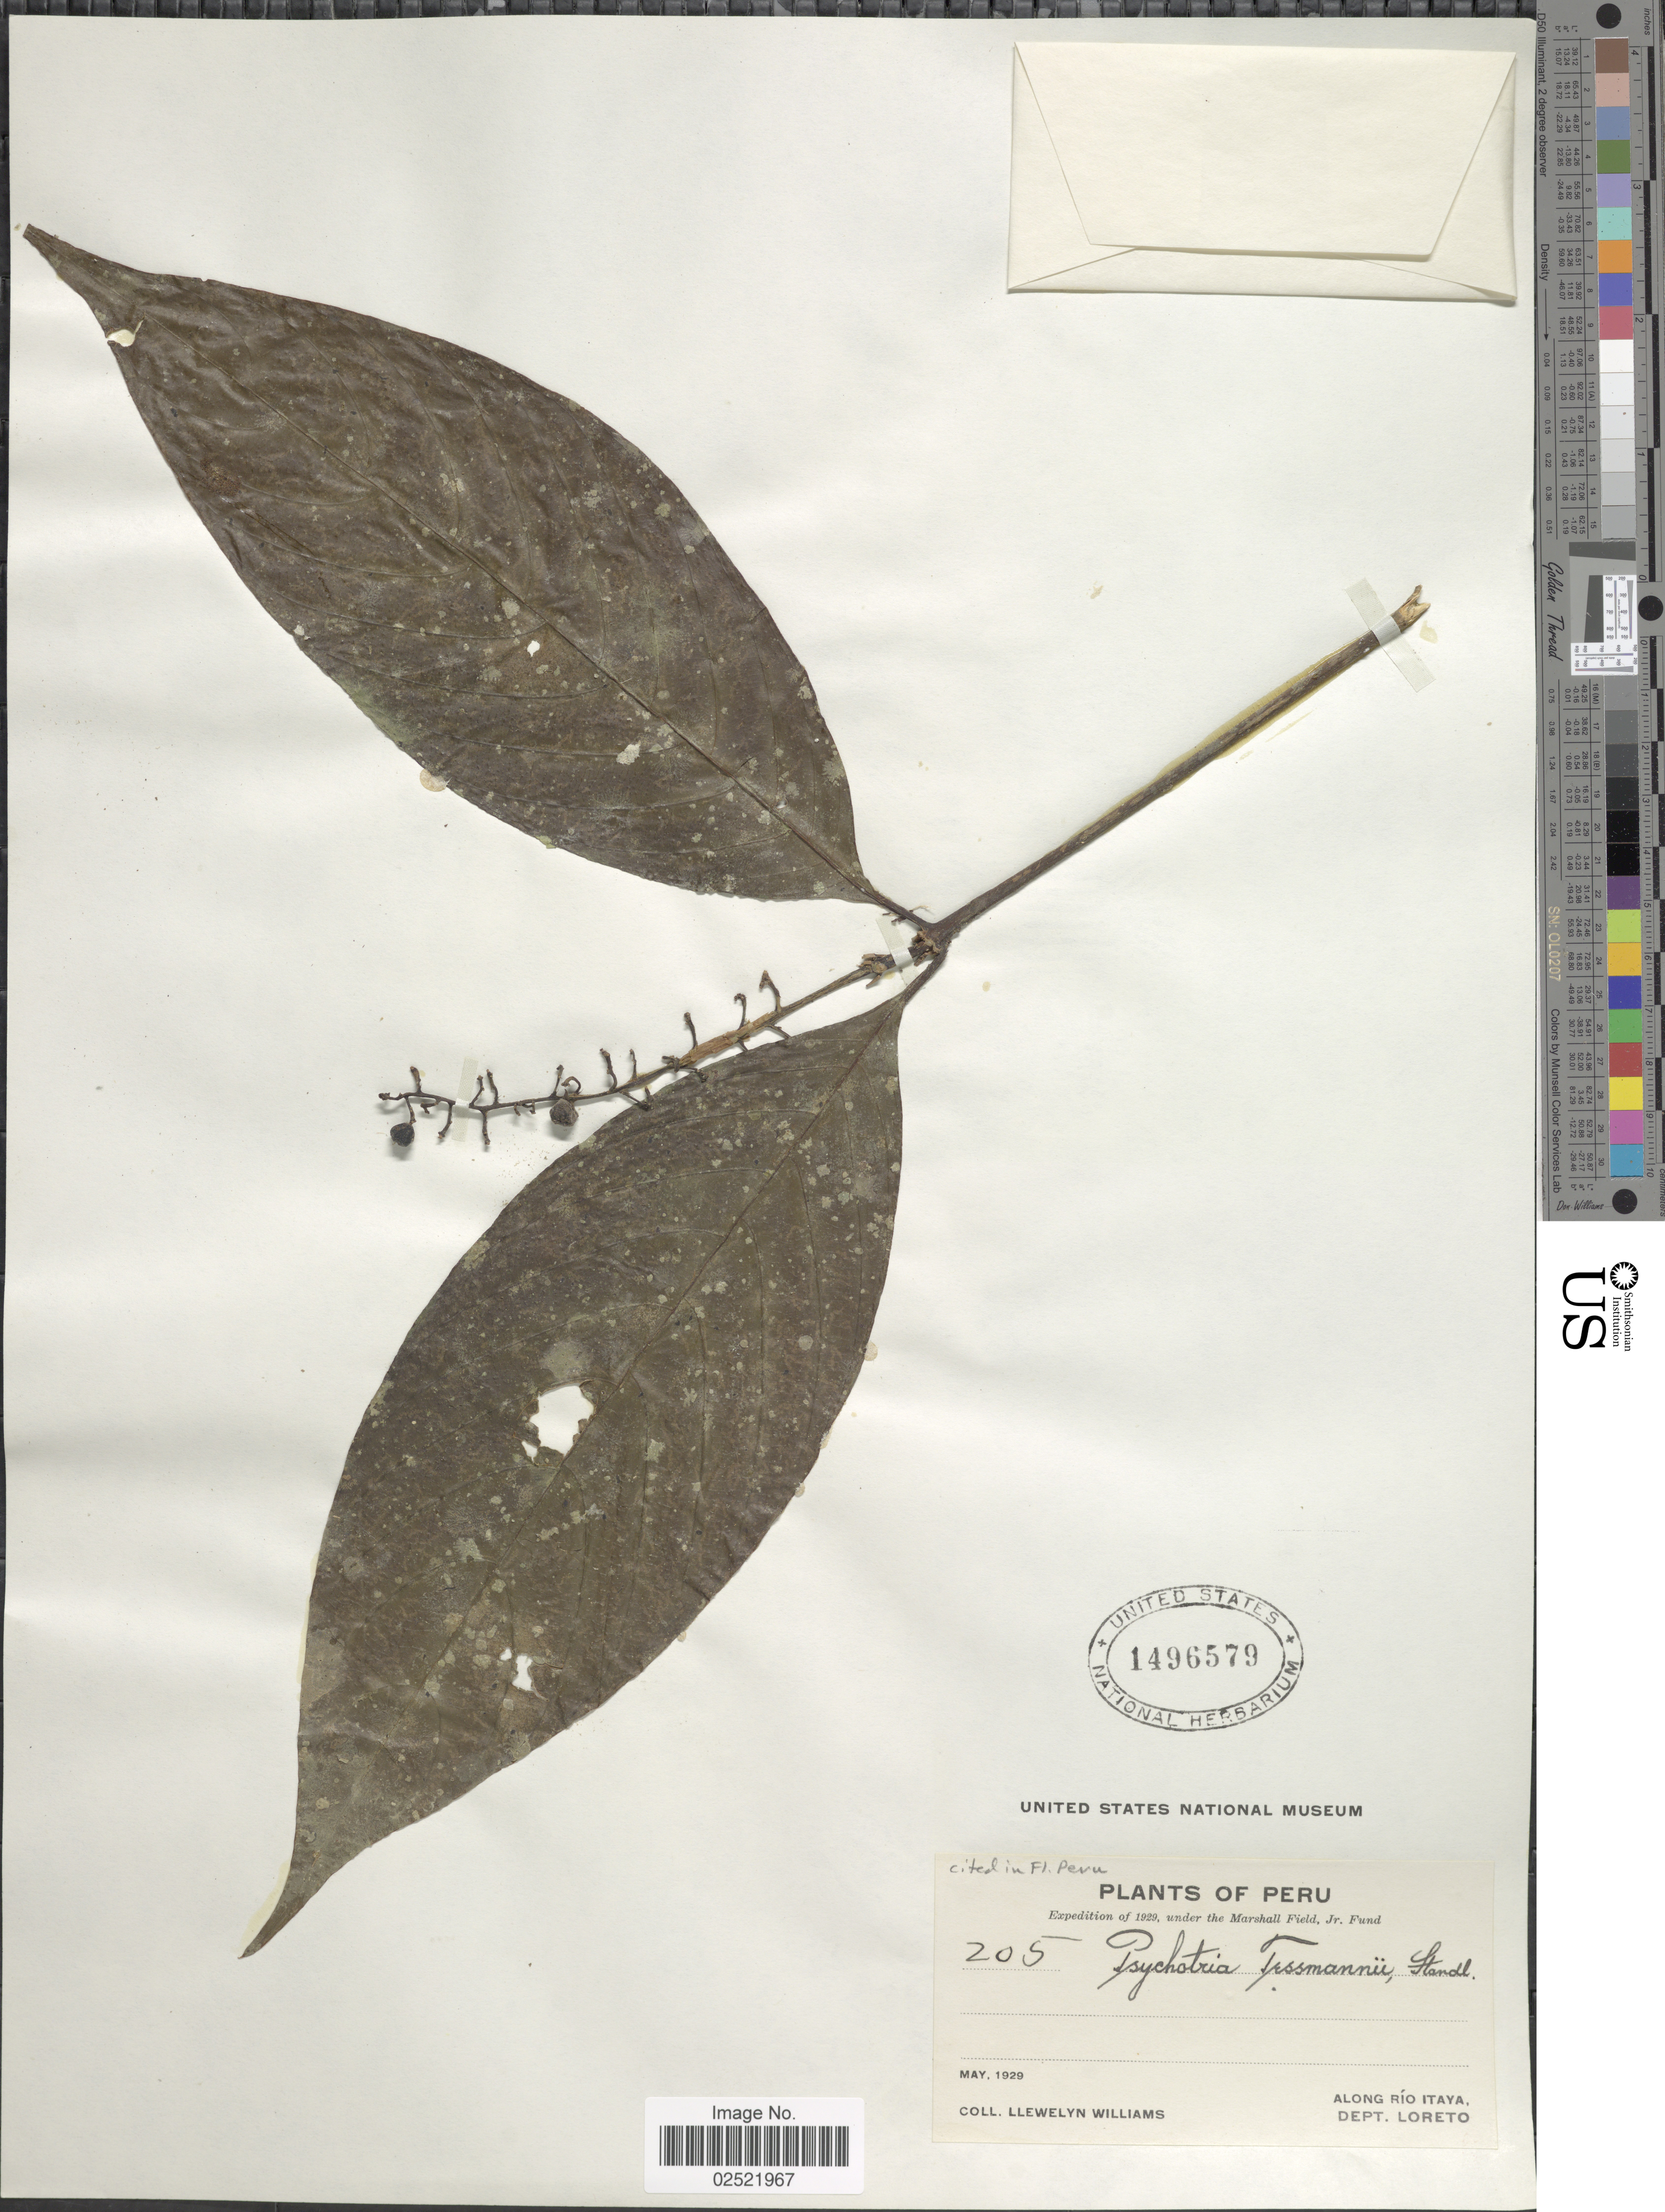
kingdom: Plantae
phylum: Tracheophyta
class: Magnoliopsida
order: Gentianales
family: Rubiaceae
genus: Psychotria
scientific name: Psychotria tessmannii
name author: Standl.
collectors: Ll. Williams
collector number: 205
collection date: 1929-05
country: Peru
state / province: Loreto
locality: Along Rio Itaya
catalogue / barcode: US 1496579